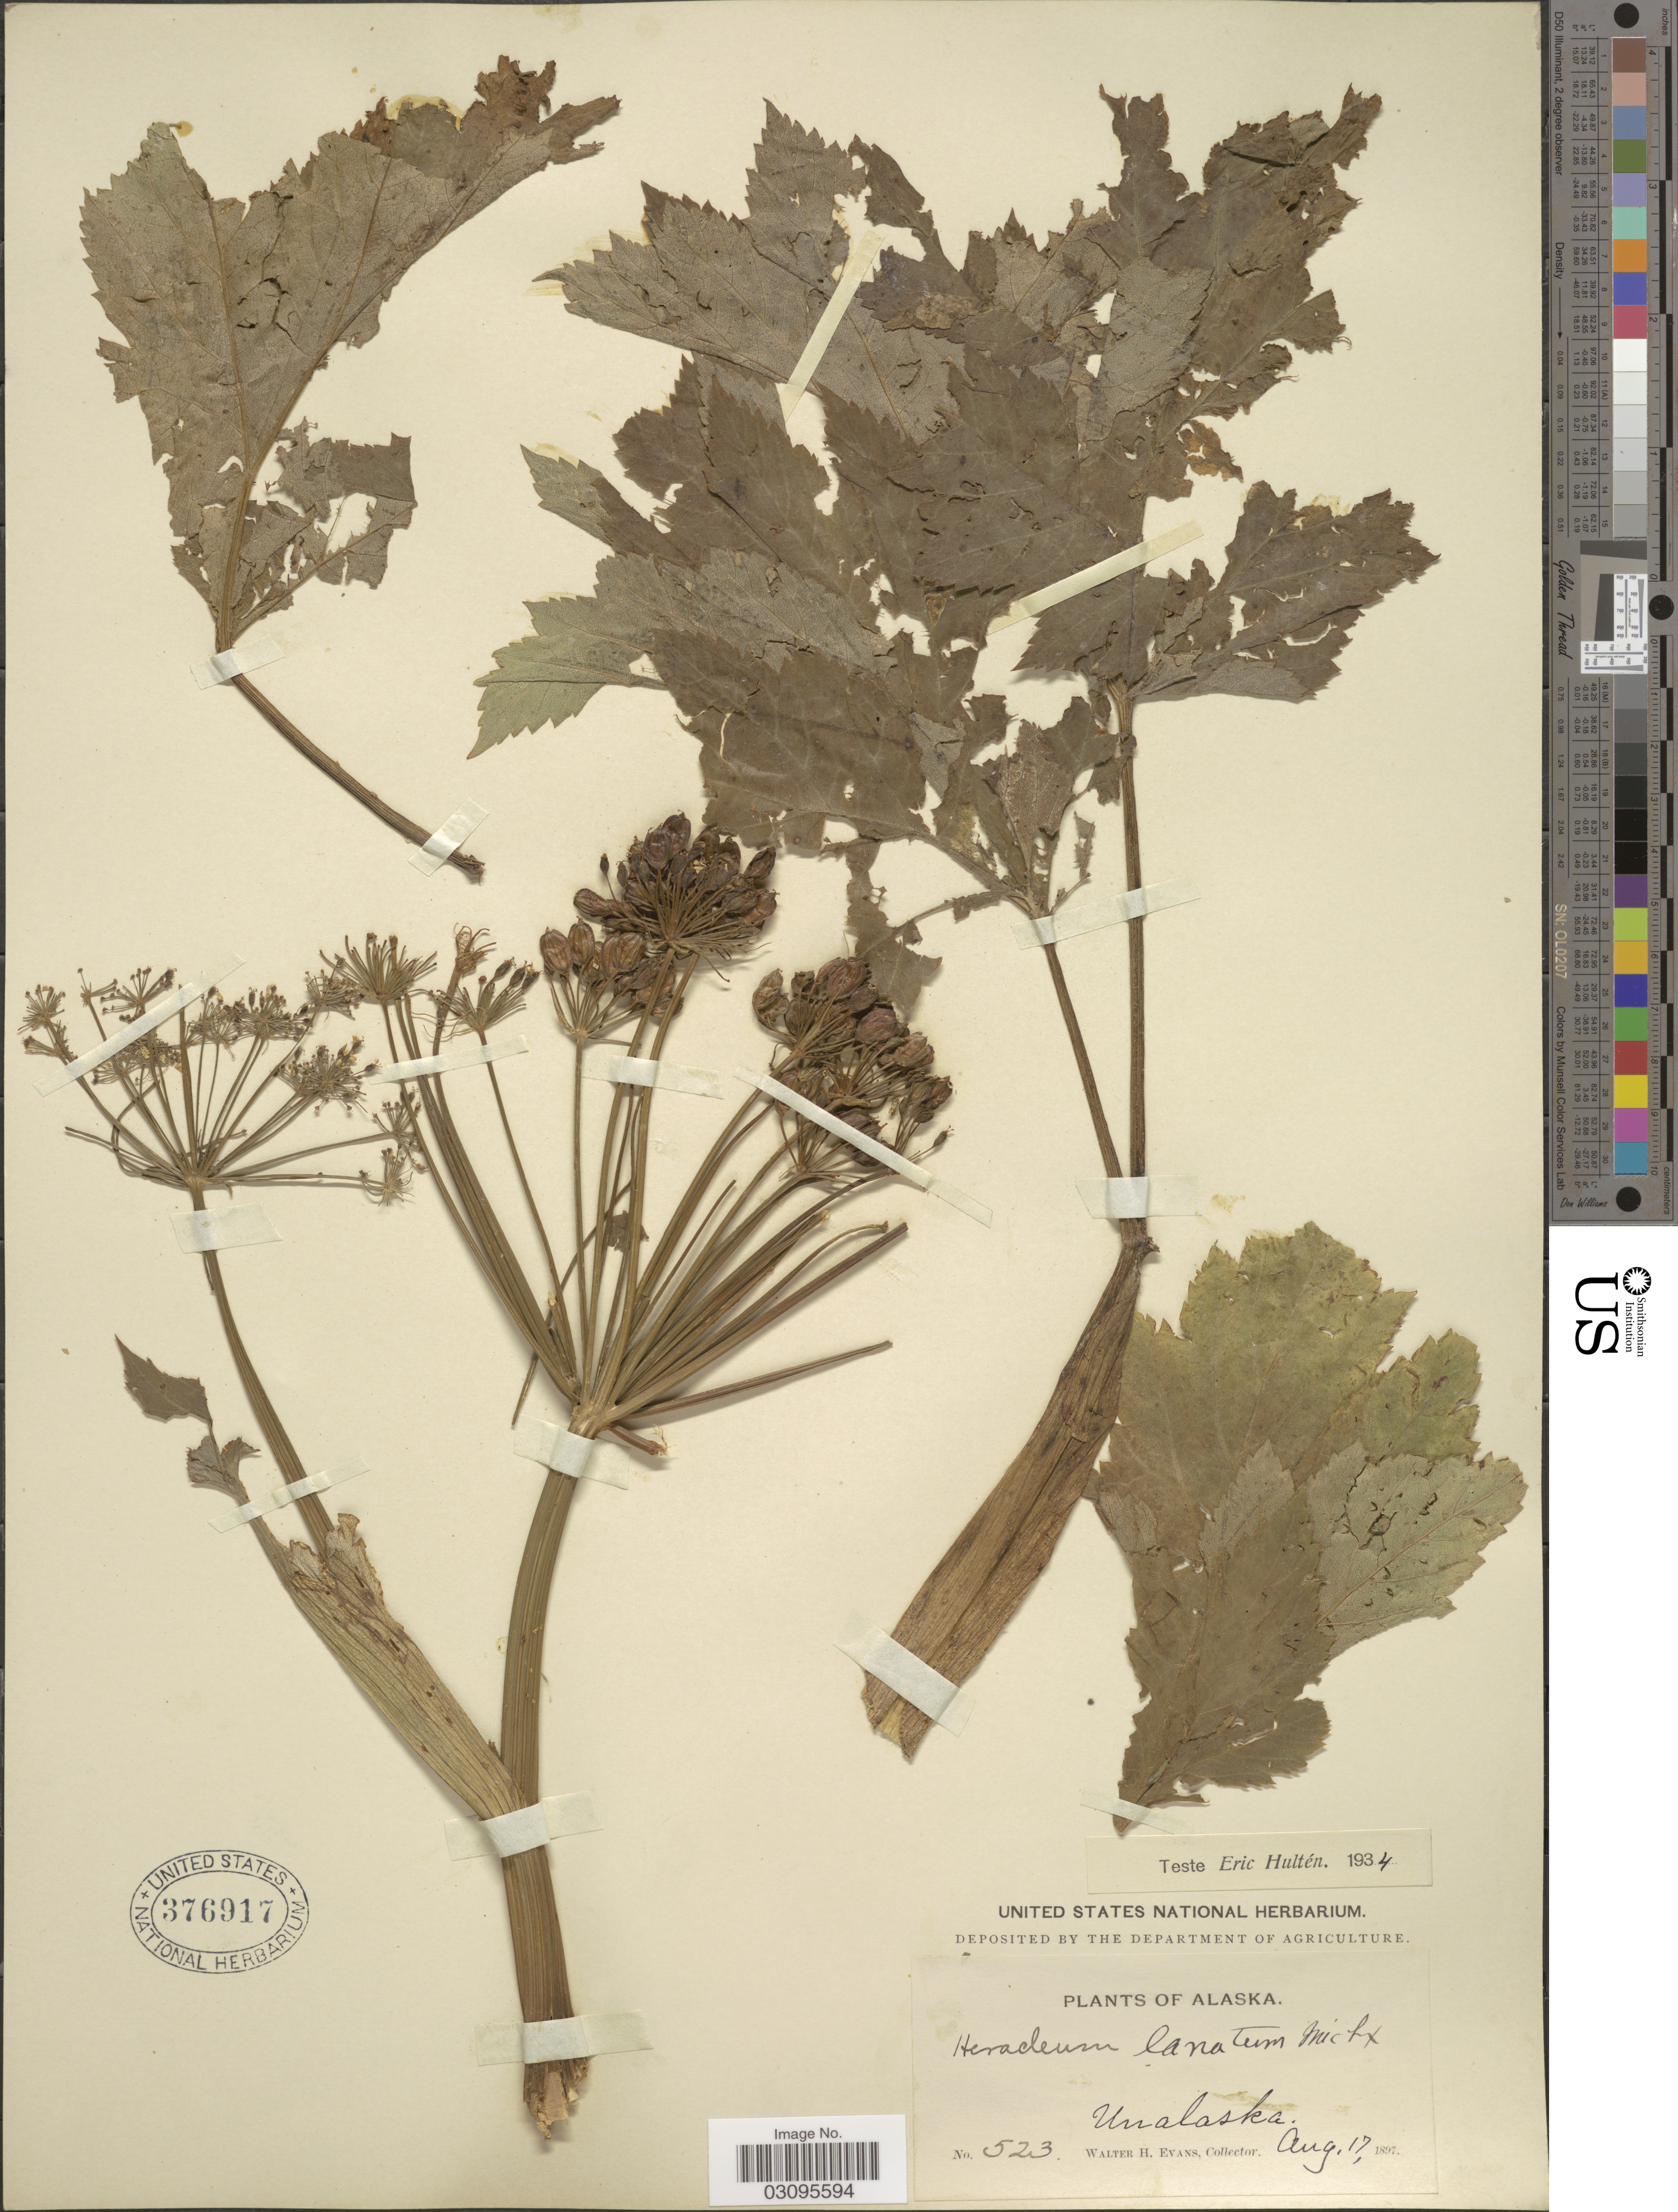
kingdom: Plantae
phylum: Tracheophyta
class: Magnoliopsida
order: Apiales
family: Apiaceae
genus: Heracleum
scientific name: Heracleum lanatum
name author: Michx.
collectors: W. H. Evans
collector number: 523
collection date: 1897-08-17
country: United States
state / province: Alaska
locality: Unalaska.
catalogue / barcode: US 376917